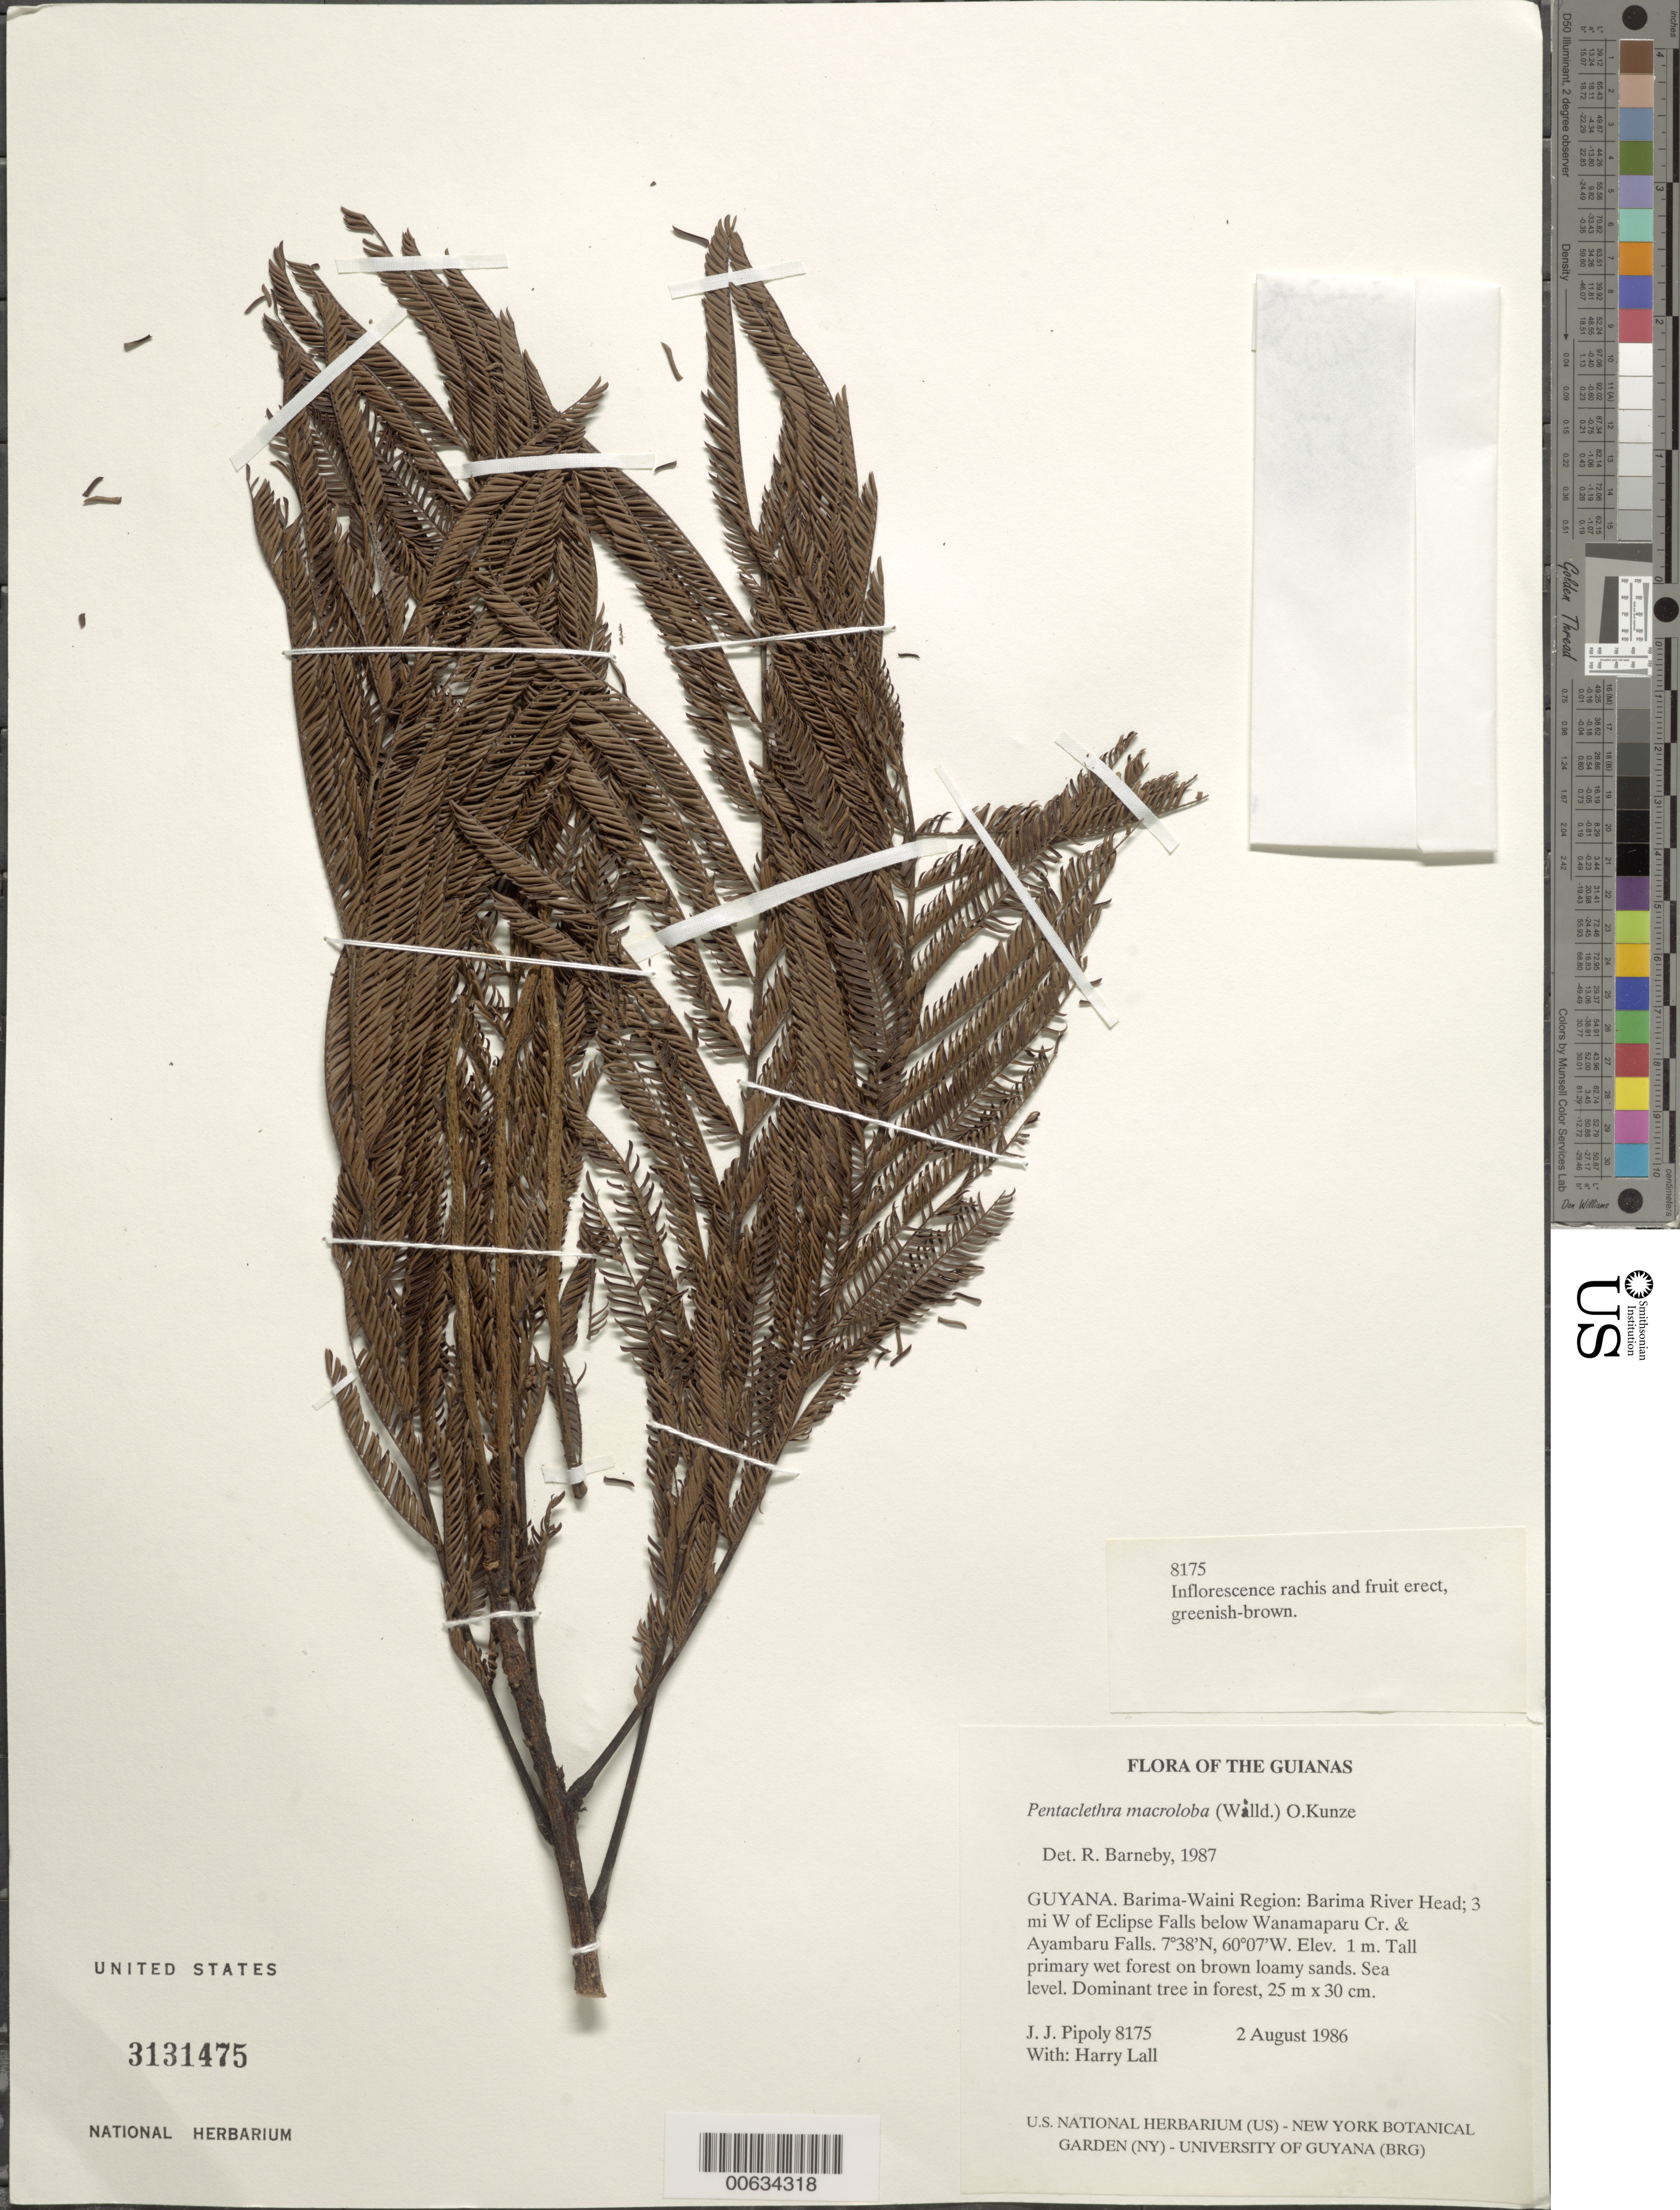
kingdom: Plantae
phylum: Tracheophyta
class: Magnoliopsida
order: Fabales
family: Fabaceae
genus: Pentaclethra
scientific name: Pentaclethra macroloba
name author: (Willd.) Kuntze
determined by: Barneby, Rupert C., (NY)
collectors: J. J. Pipoly & H. Lall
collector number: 8175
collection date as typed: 2 August 1986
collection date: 1986-08-02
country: Guyana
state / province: Barima-Waini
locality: Barima River head; 3 mi W of Eclipse Falls below Wanamaparu Cr. & Ayambaru Falls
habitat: Tall primary wet forest on brown loamy sands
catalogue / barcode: US 3131475